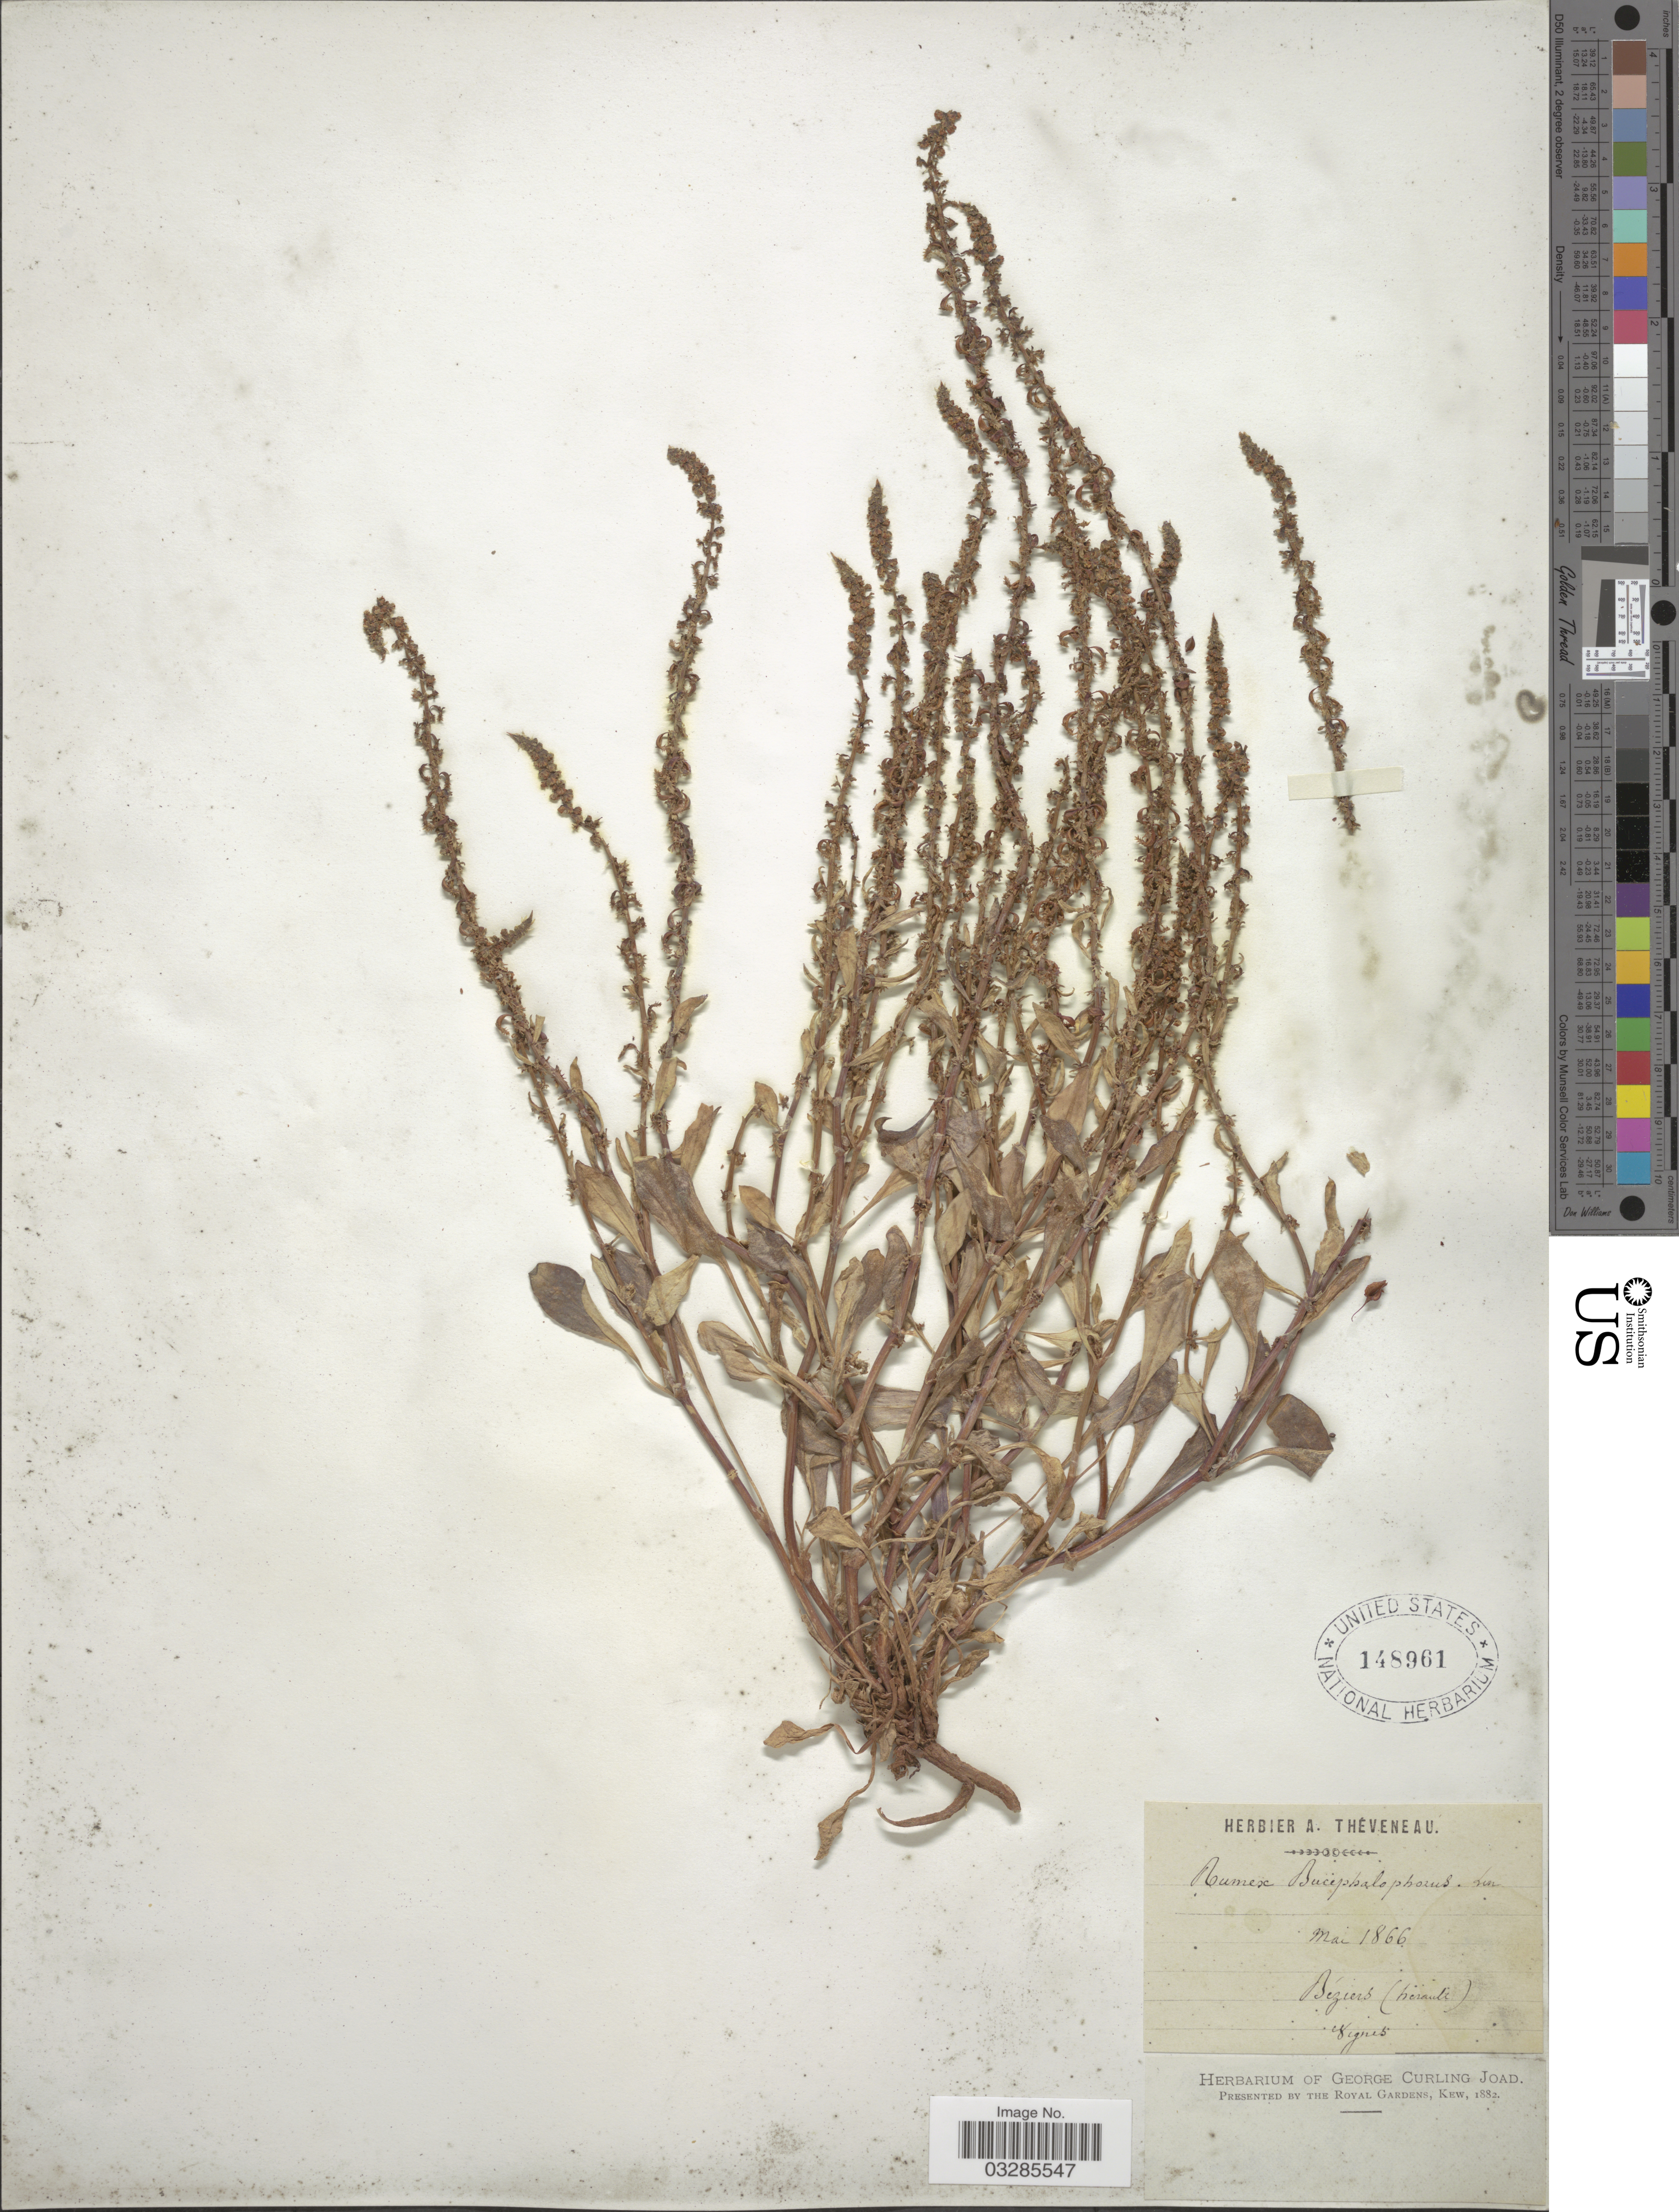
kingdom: Plantae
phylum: Tracheophyta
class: Magnoliopsida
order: Caryophyllales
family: Polygonaceae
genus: Rumex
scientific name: Rumex bucephalophorus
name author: L.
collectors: ex herb. A. Theveneau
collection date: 1866-05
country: France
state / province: Occitanie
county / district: Hérault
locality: Béziers (herault) Vignes.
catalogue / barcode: US 148961